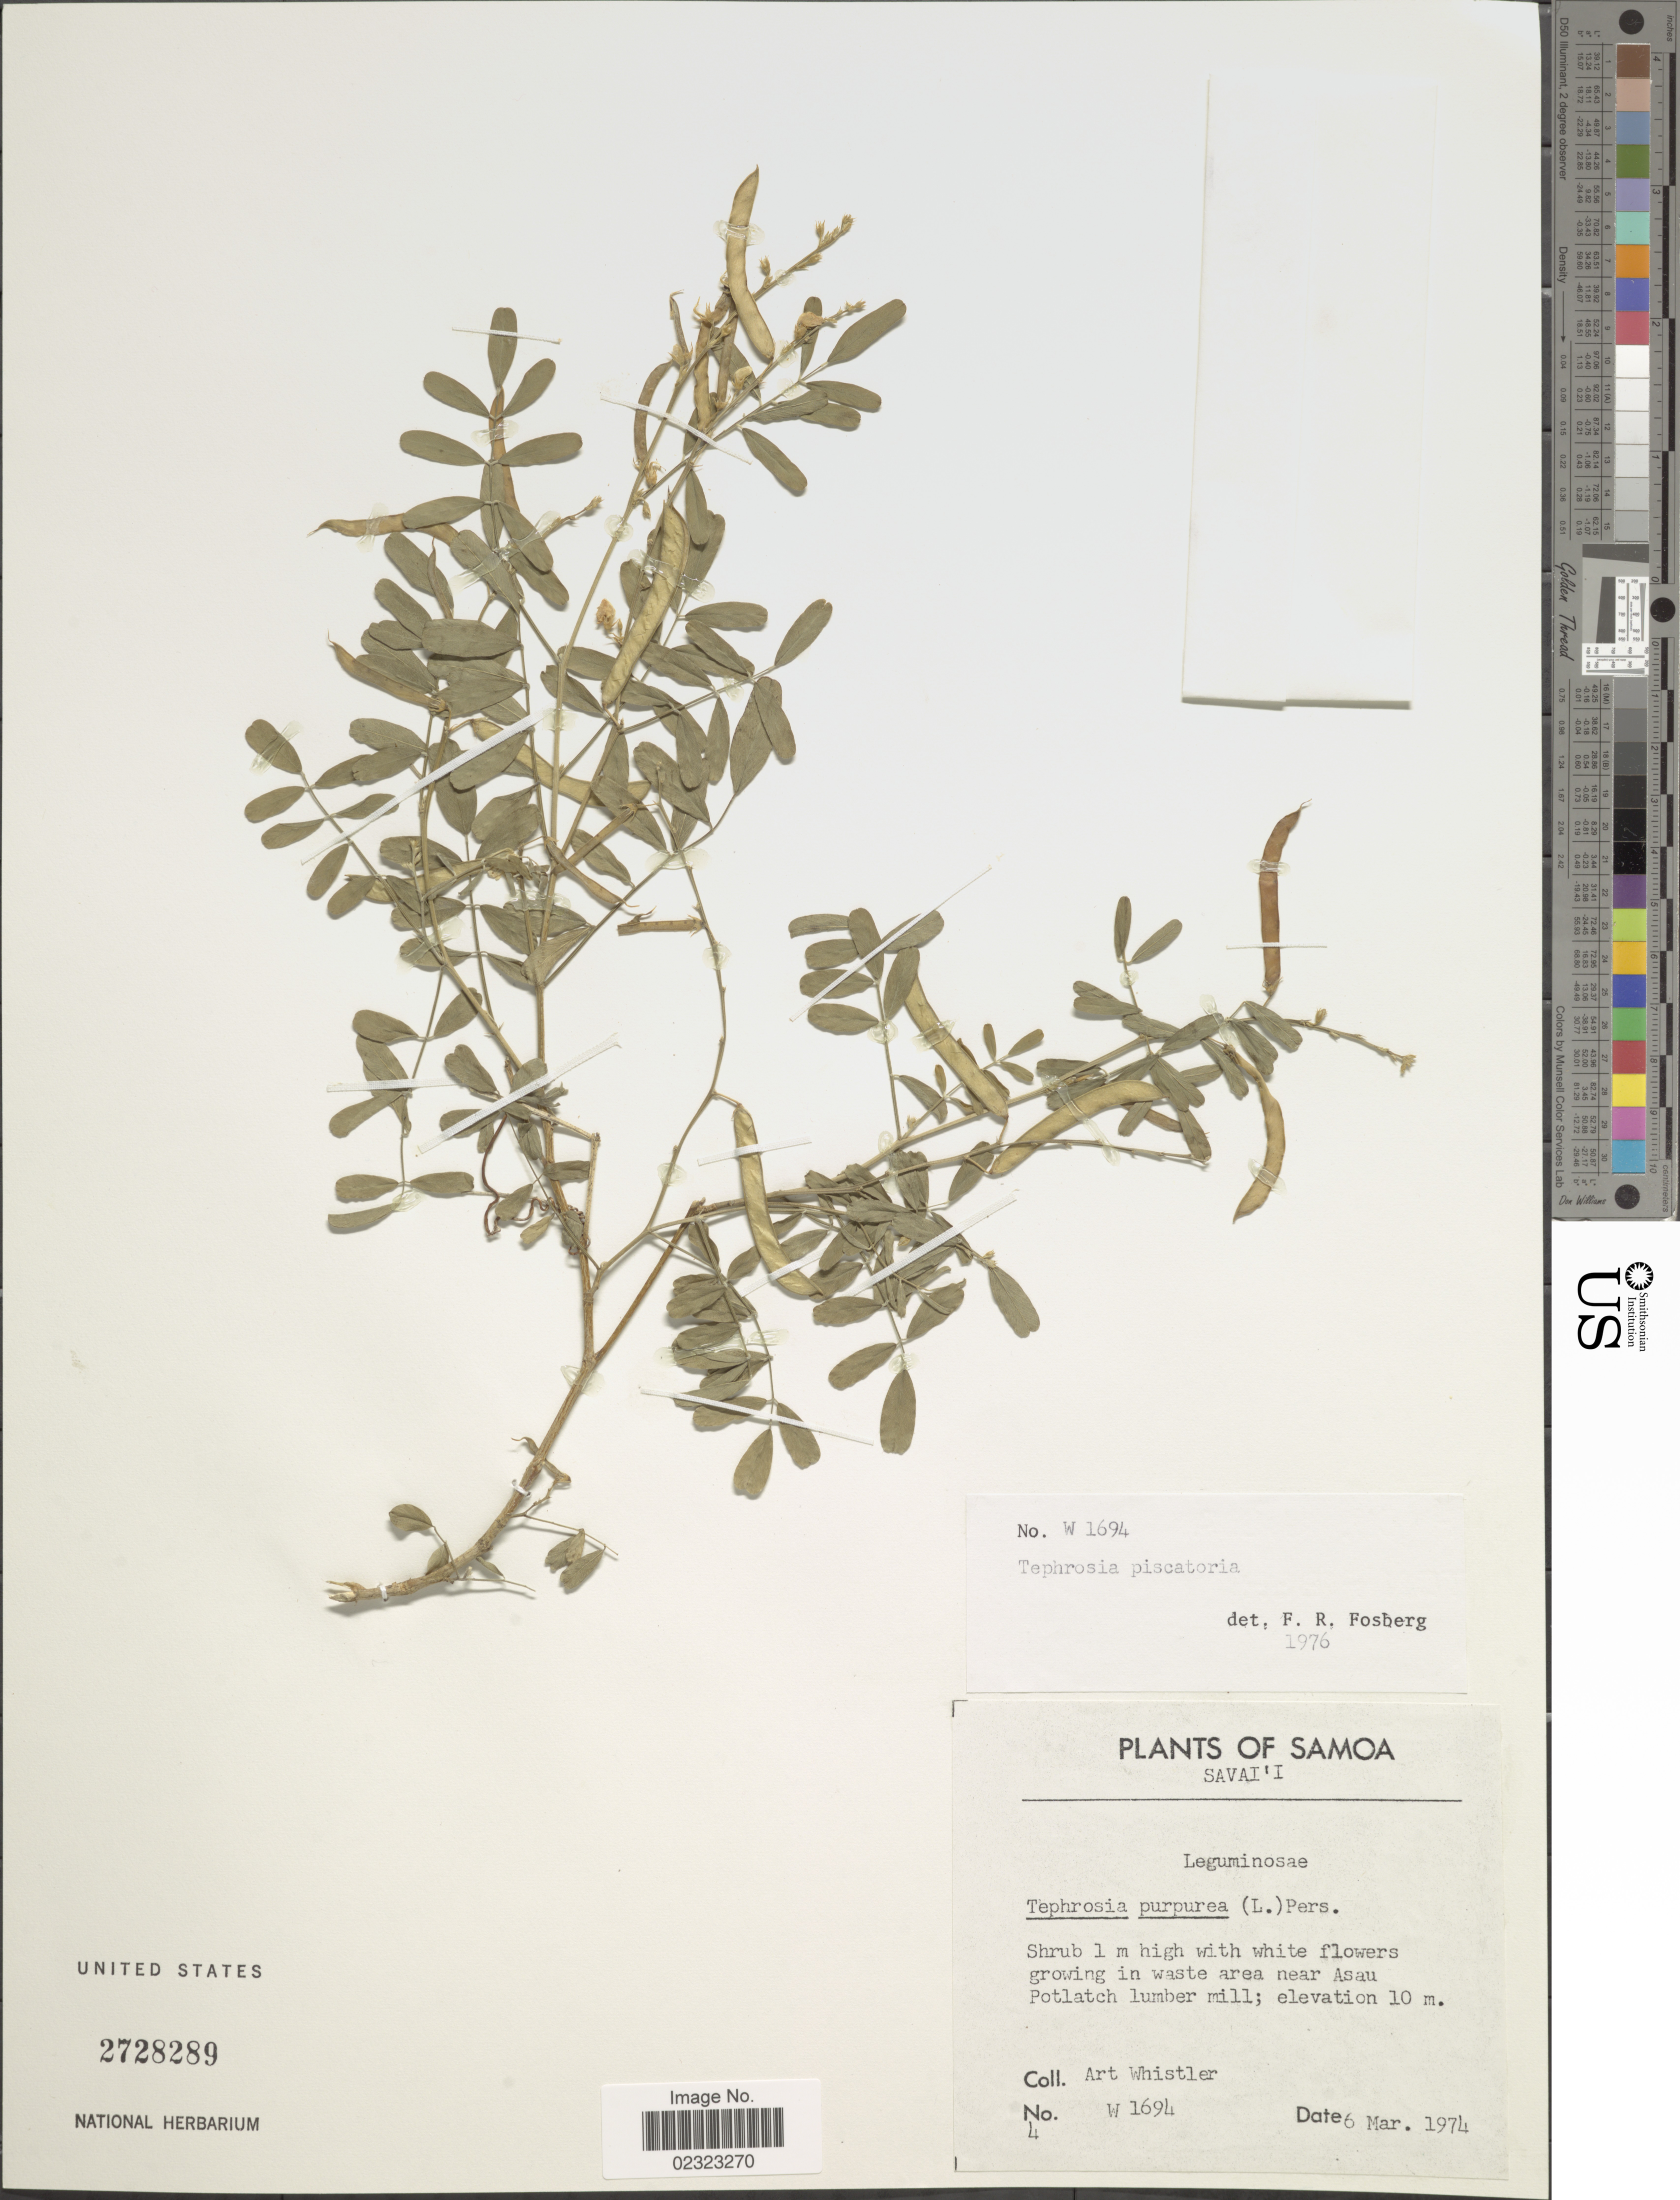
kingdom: Plantae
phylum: Tracheophyta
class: Magnoliopsida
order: Fabales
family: Fabaceae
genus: Tephrosia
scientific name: Tephrosia piscatoria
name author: (Aiton) Pers.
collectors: A. Whistler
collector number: W 1694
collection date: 1974-03-06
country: Samoa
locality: Savai'i, in waste area near Asau Potlatch lumber mill.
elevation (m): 10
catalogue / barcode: US 2728289